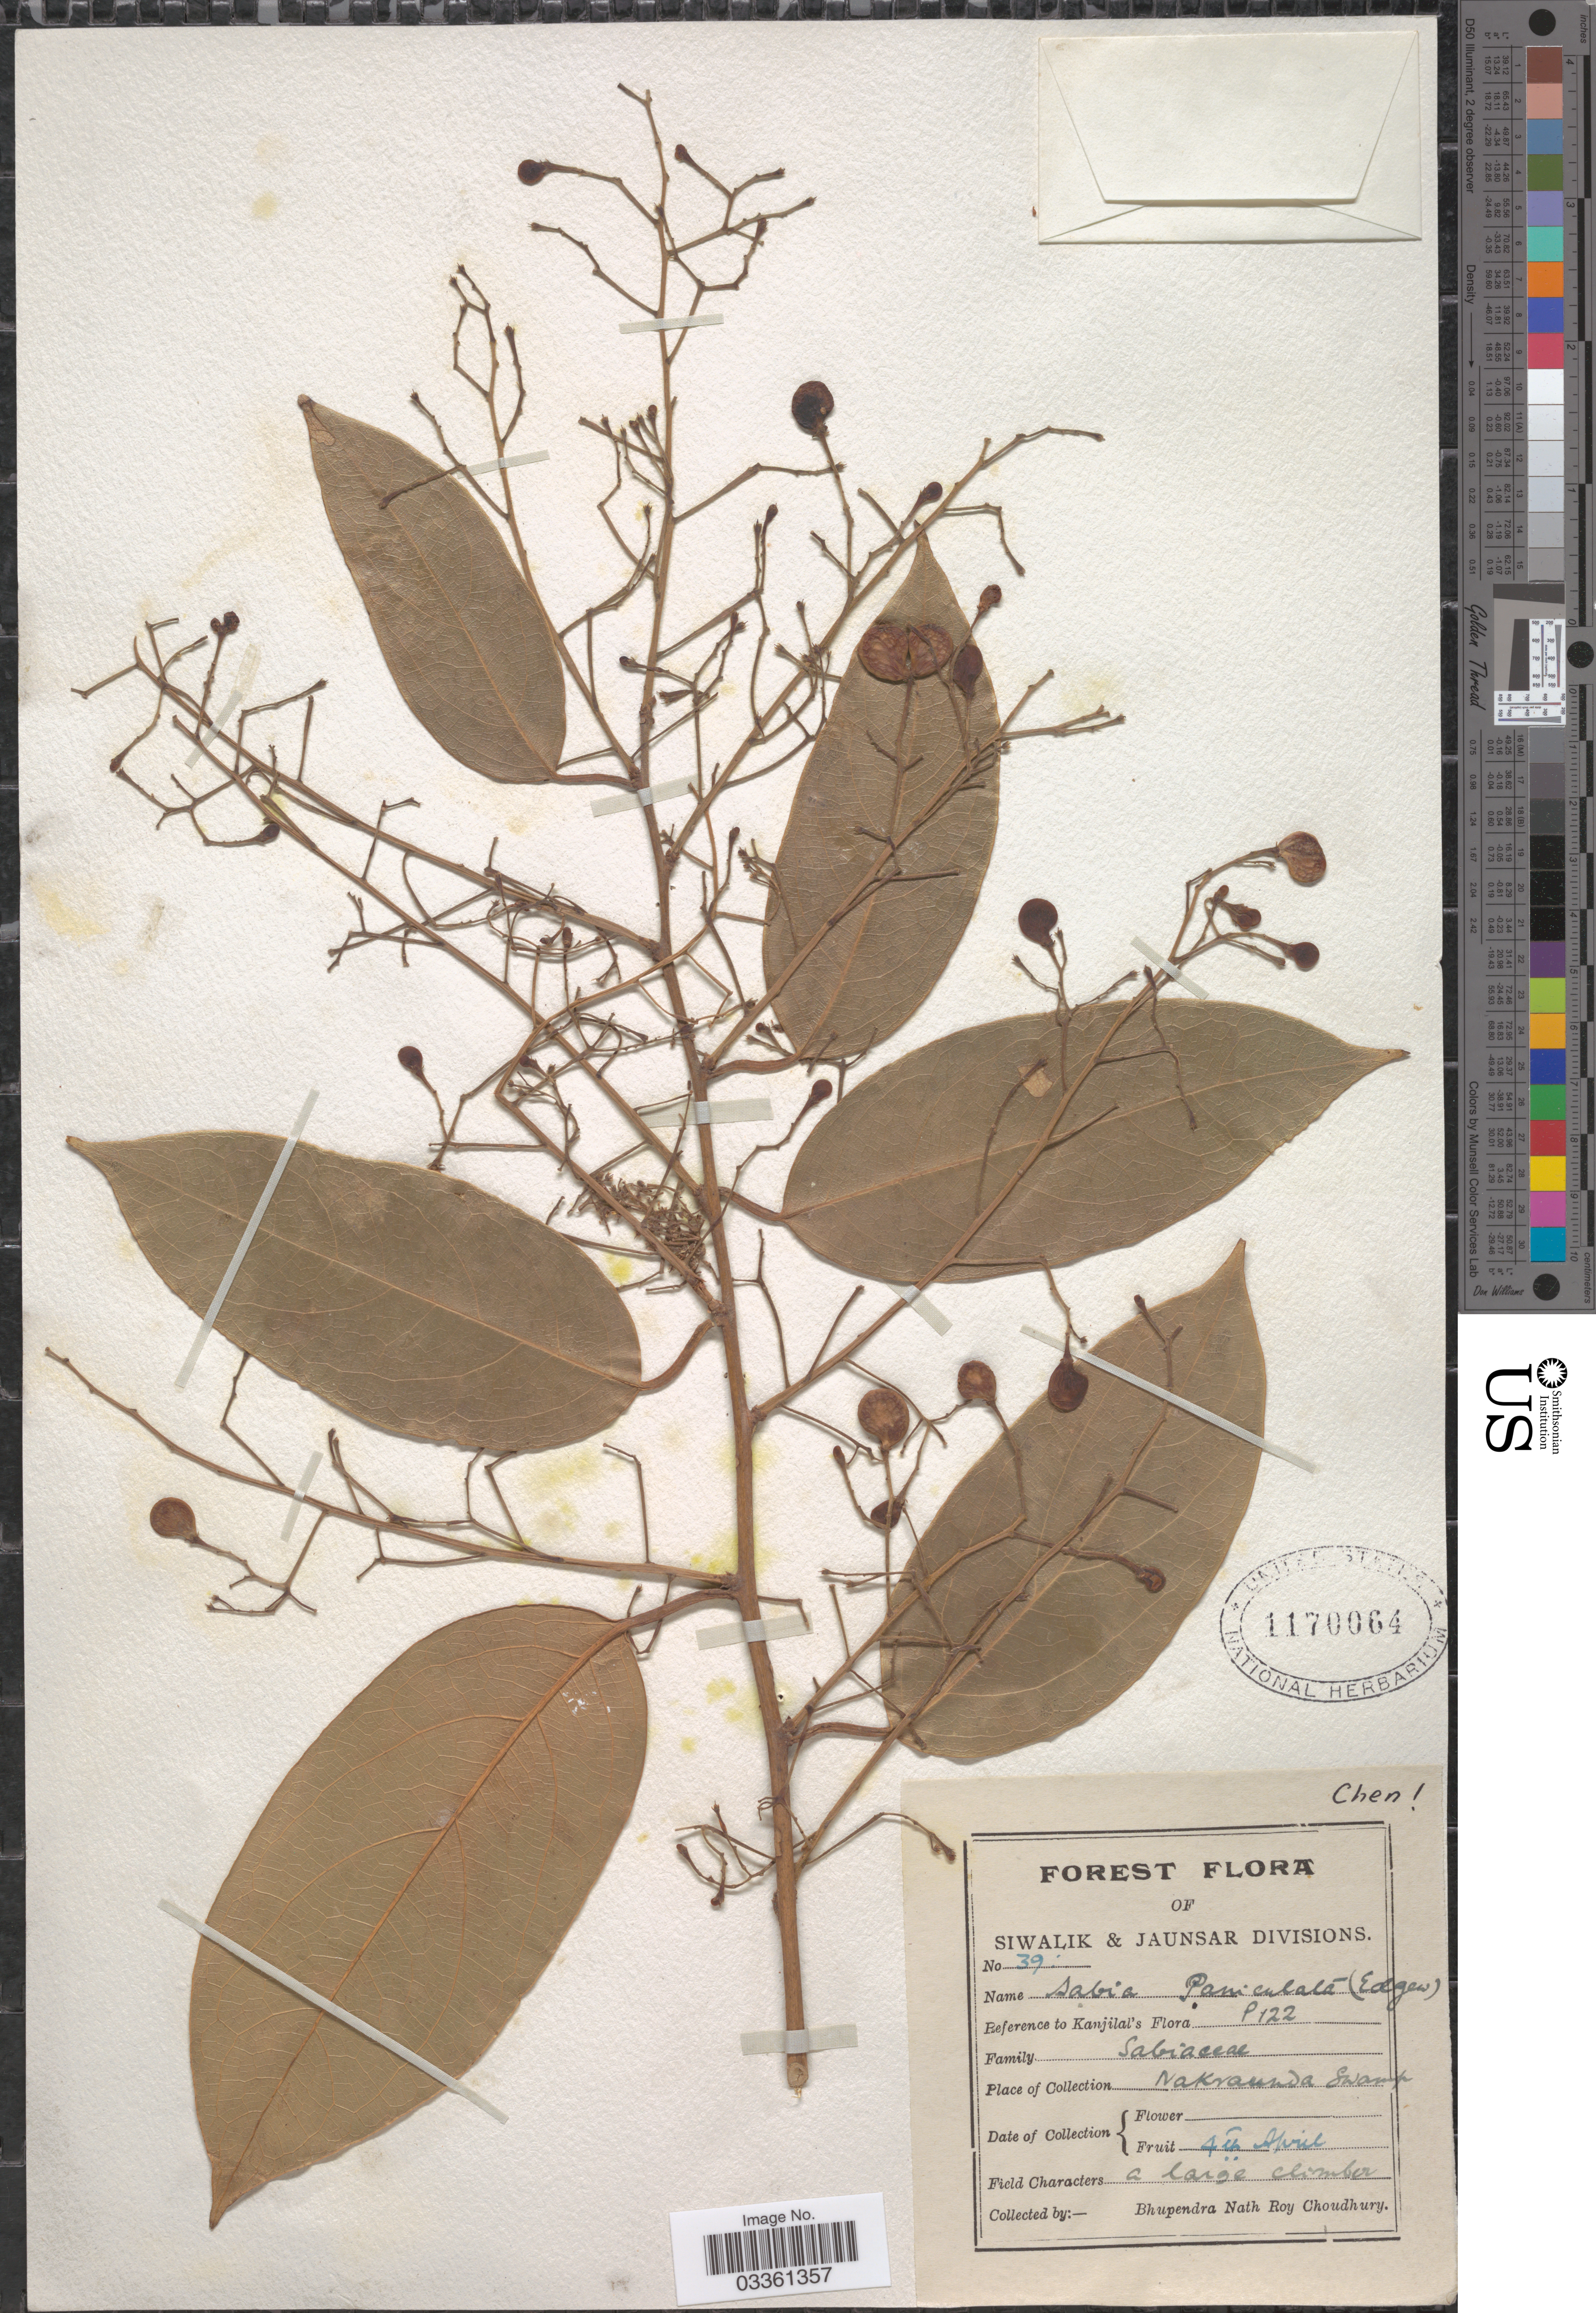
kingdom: Plantae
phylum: Tracheophyta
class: Magnoliopsida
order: Proteales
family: Sabiaceae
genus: Sabia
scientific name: Sabia paniculata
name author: Edgew. ex Hook. f. & Thomson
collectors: B. Choudhury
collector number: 39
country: India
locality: Siwalik & Jaunsar Divisions. Nakraunda Swamp.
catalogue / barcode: US 1170064